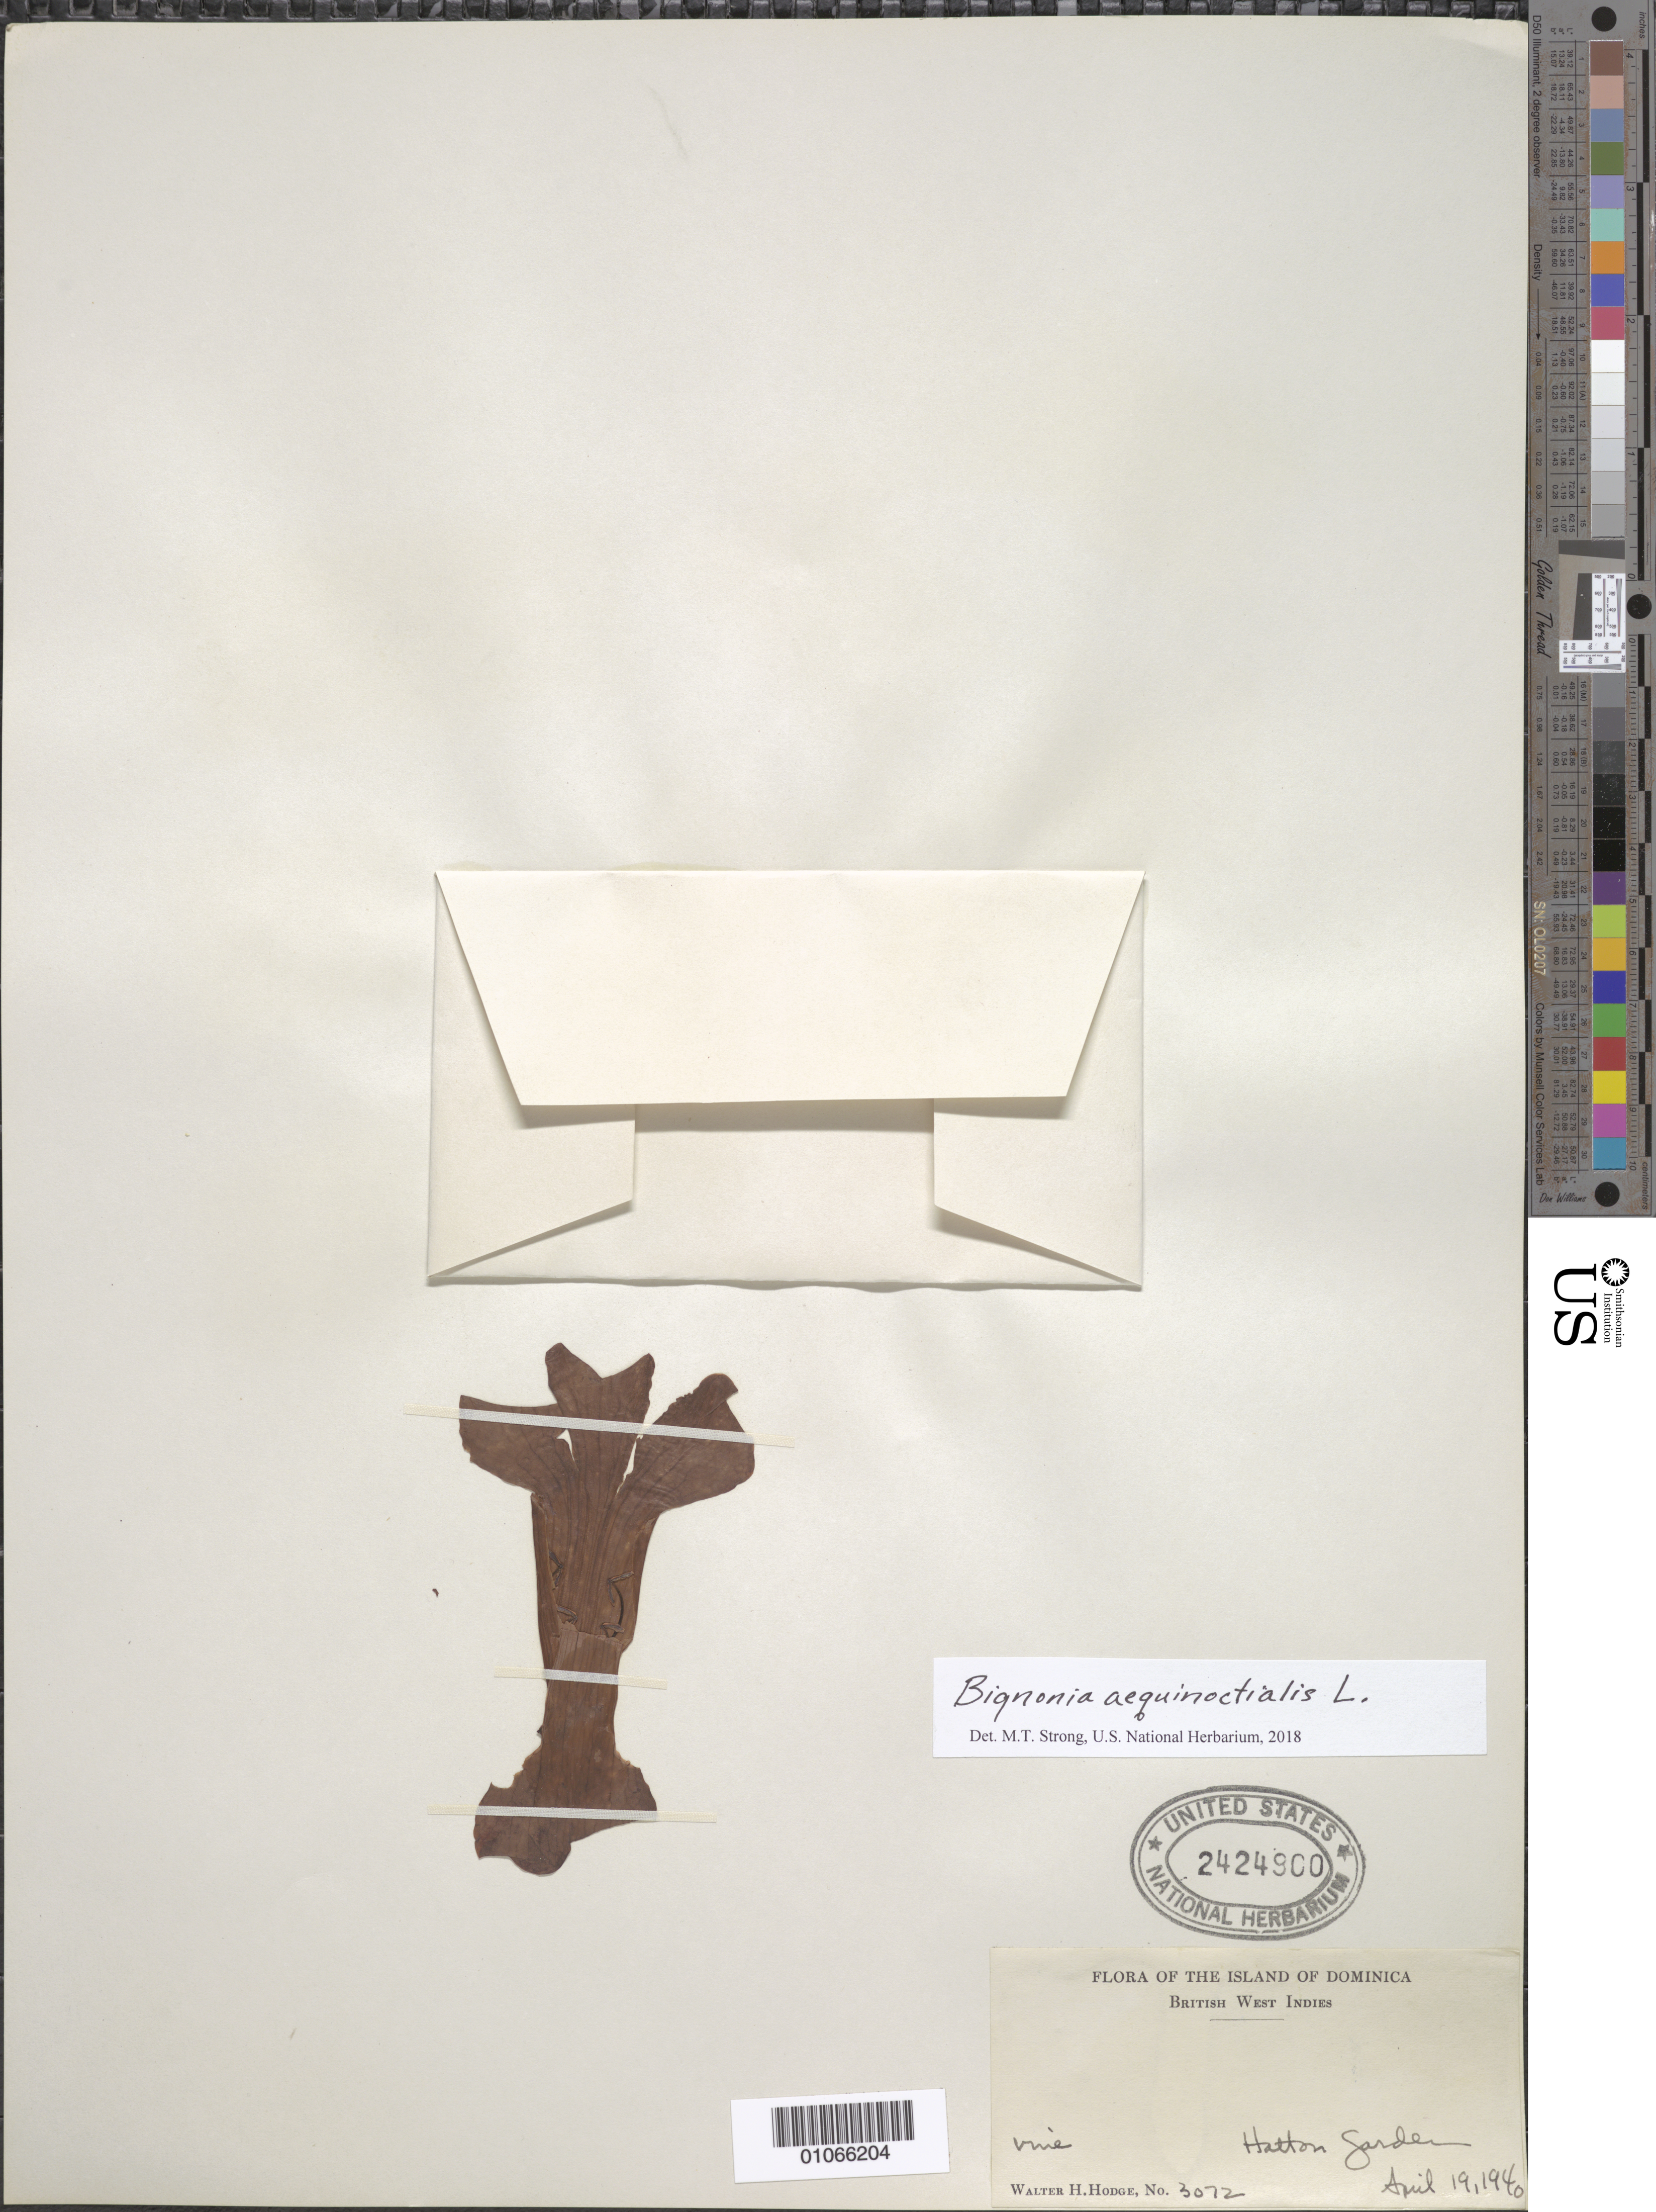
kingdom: Plantae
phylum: Tracheophyta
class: Magnoliopsida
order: Lamiales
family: Bignoniaceae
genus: Bignonia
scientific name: Bignonia aequinoctialis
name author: L.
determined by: Strong, M. T., (US), Smithsonian Institution - National Museum of Natural History (UNITED STATES)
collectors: W. Hodge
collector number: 3072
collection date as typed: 19 Apr 1946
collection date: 1946-04-19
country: Dominica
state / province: St. David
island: Dominica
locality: Hatton Garden.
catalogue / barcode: US 2424900